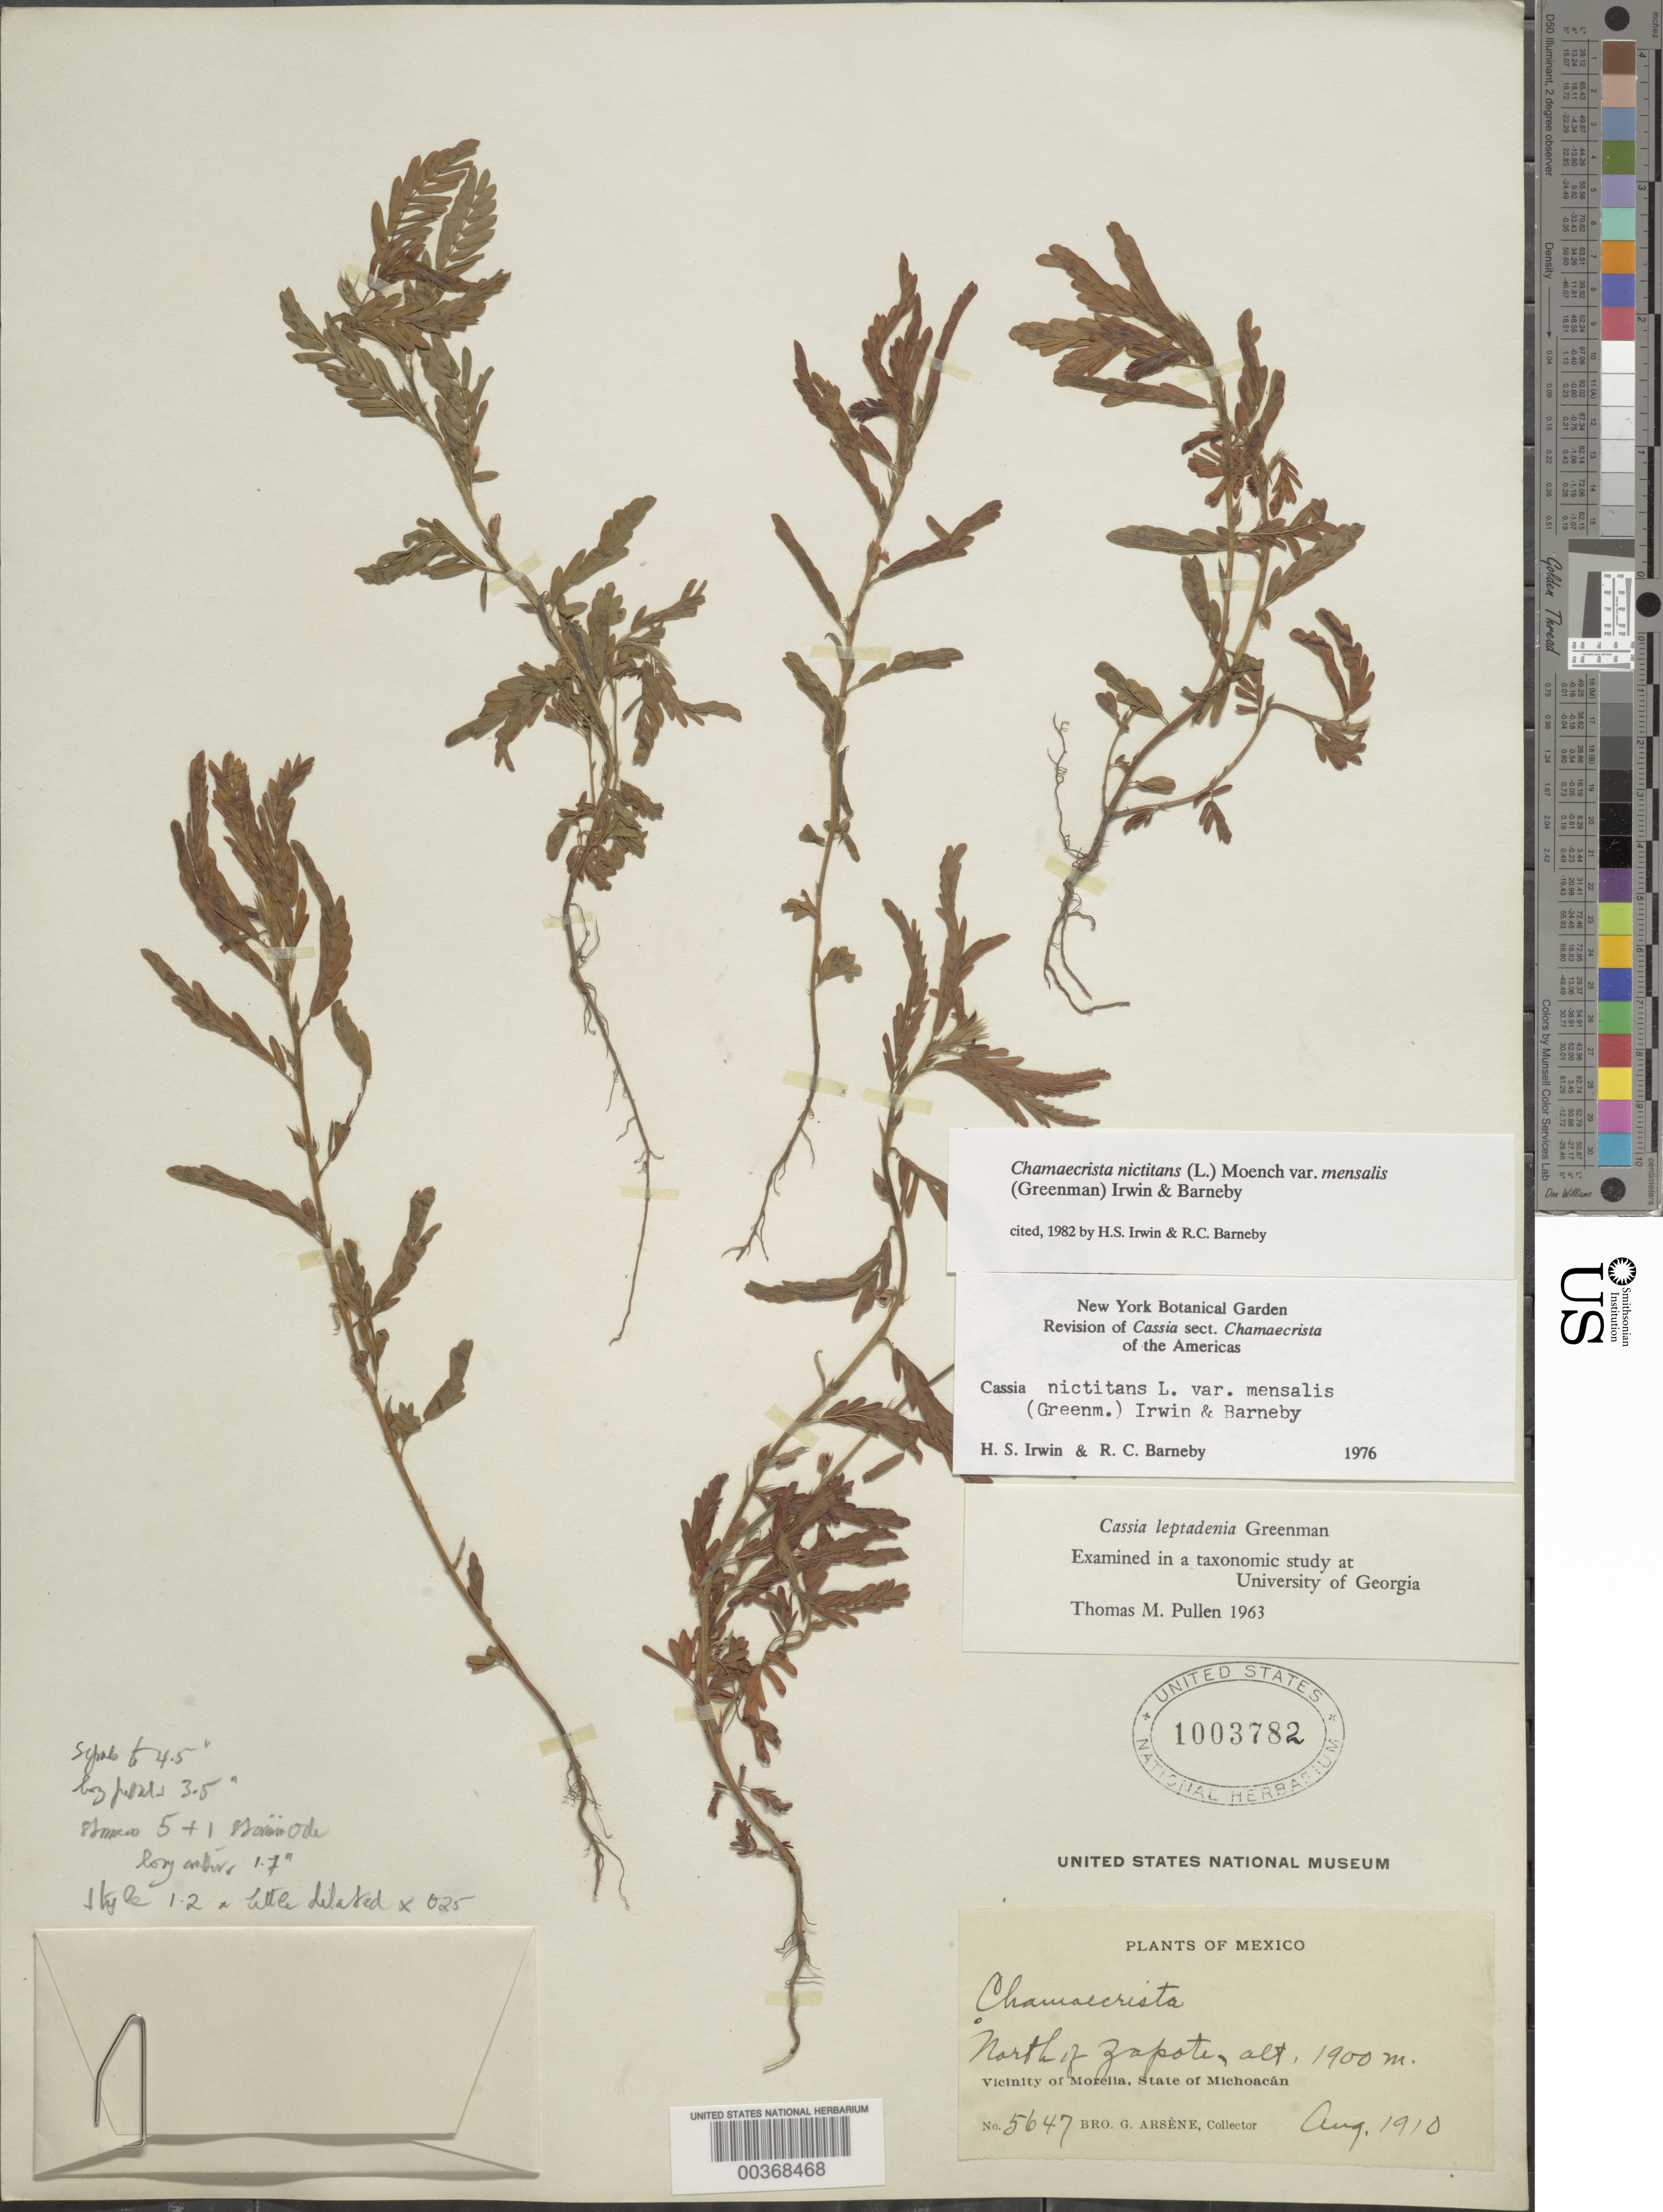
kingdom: Plantae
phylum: Tracheophyta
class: Magnoliopsida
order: Fabales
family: Fabaceae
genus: Chamaecrista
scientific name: Chamaecrista nictitans var. mensalis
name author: (Greenm.) H.S. Irwin & Barneby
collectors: Bro. G. Arsène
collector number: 5647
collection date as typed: Aug 1910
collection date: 1910-08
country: Mexico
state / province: Michoacán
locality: Vicinity of Morelia; N of Zapote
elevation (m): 1900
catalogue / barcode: US 1003782